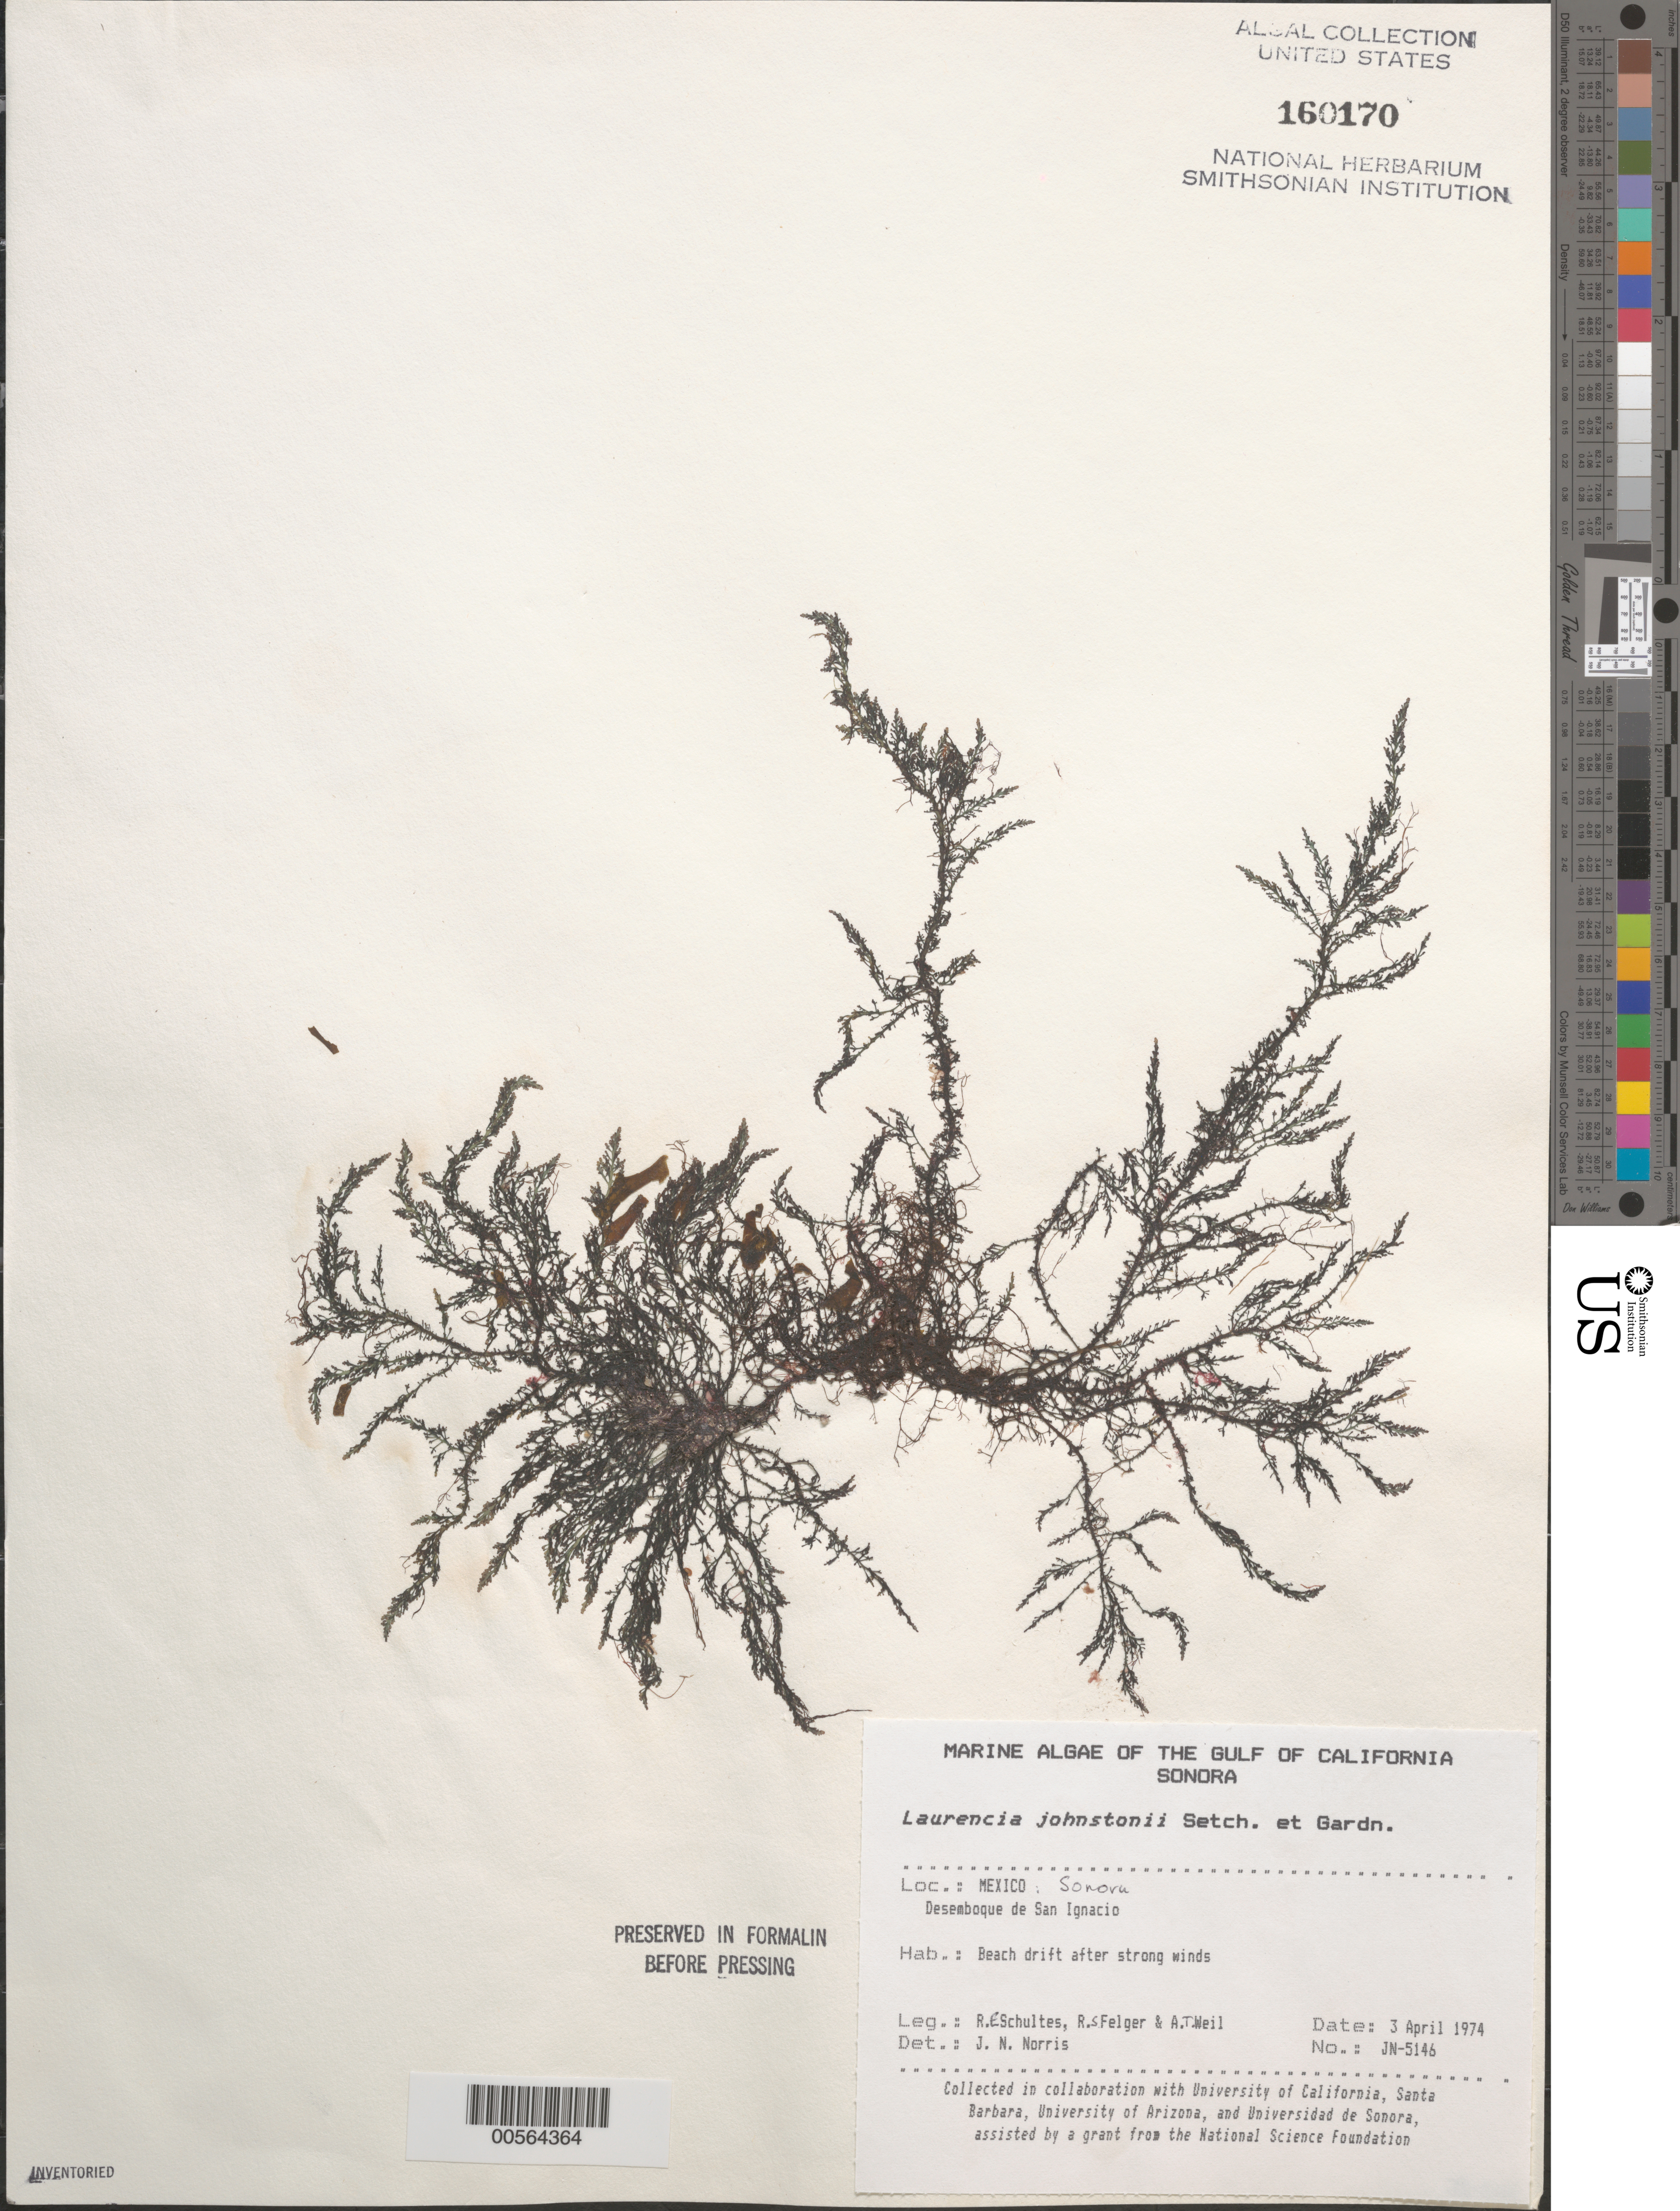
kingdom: Plantae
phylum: Rhodophyta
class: Florideophyceae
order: Ceramiales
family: Rhodomelaceae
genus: Laurencia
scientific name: Laurencia johnstonii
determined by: Norris, James N.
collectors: R. E. Schultes, R. S. Felger & A. T. Weil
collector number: JN-5146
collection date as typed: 03 Apr 1974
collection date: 1974-04-03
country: Mexico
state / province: Sonora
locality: Desemboque de San Ignacio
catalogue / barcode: US 160170